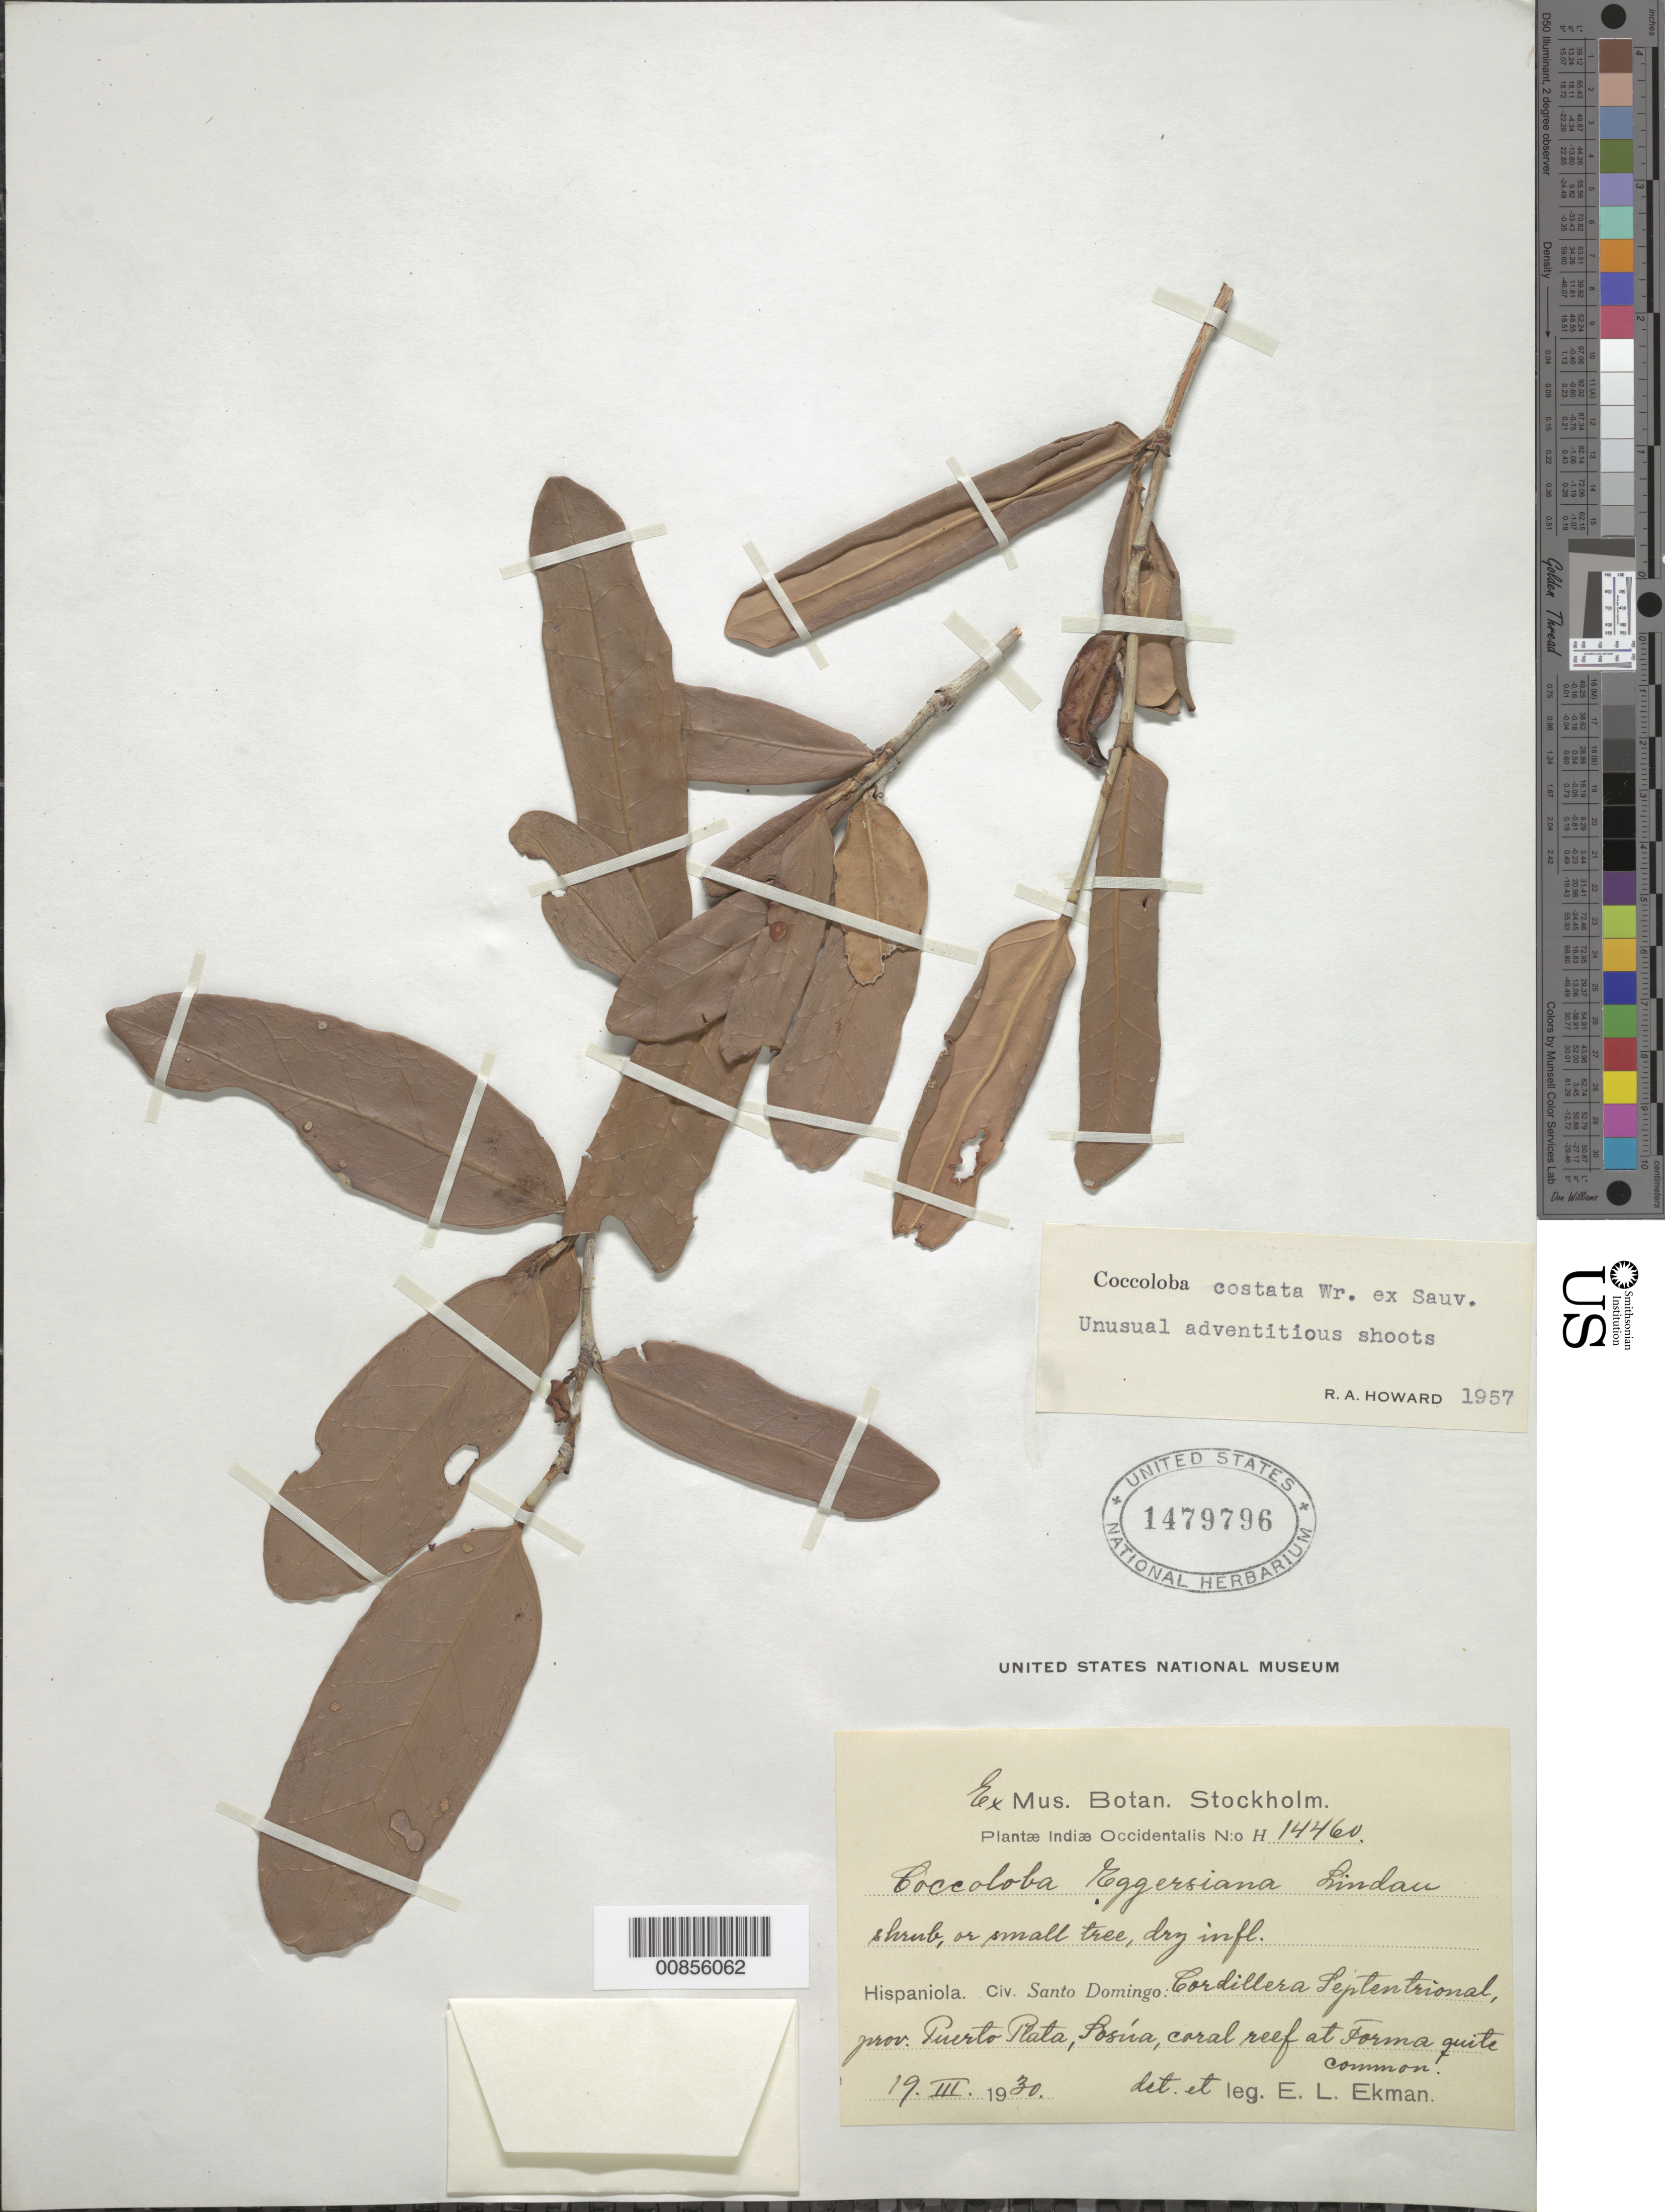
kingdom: Plantae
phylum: Tracheophyta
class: Magnoliopsida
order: Caryophyllales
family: Polygonaceae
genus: Coccoloba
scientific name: Coccoloba costata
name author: C. Wright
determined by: Howard, R. A.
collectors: E. L. Ekman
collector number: H 14460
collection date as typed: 19 Mar 1930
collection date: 1930-03-19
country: Dominican Republic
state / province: Puerto Plata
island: Hispaniola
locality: Cordillera Septentrional, Sosúa, coral reef at Forma.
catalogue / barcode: US 1479796